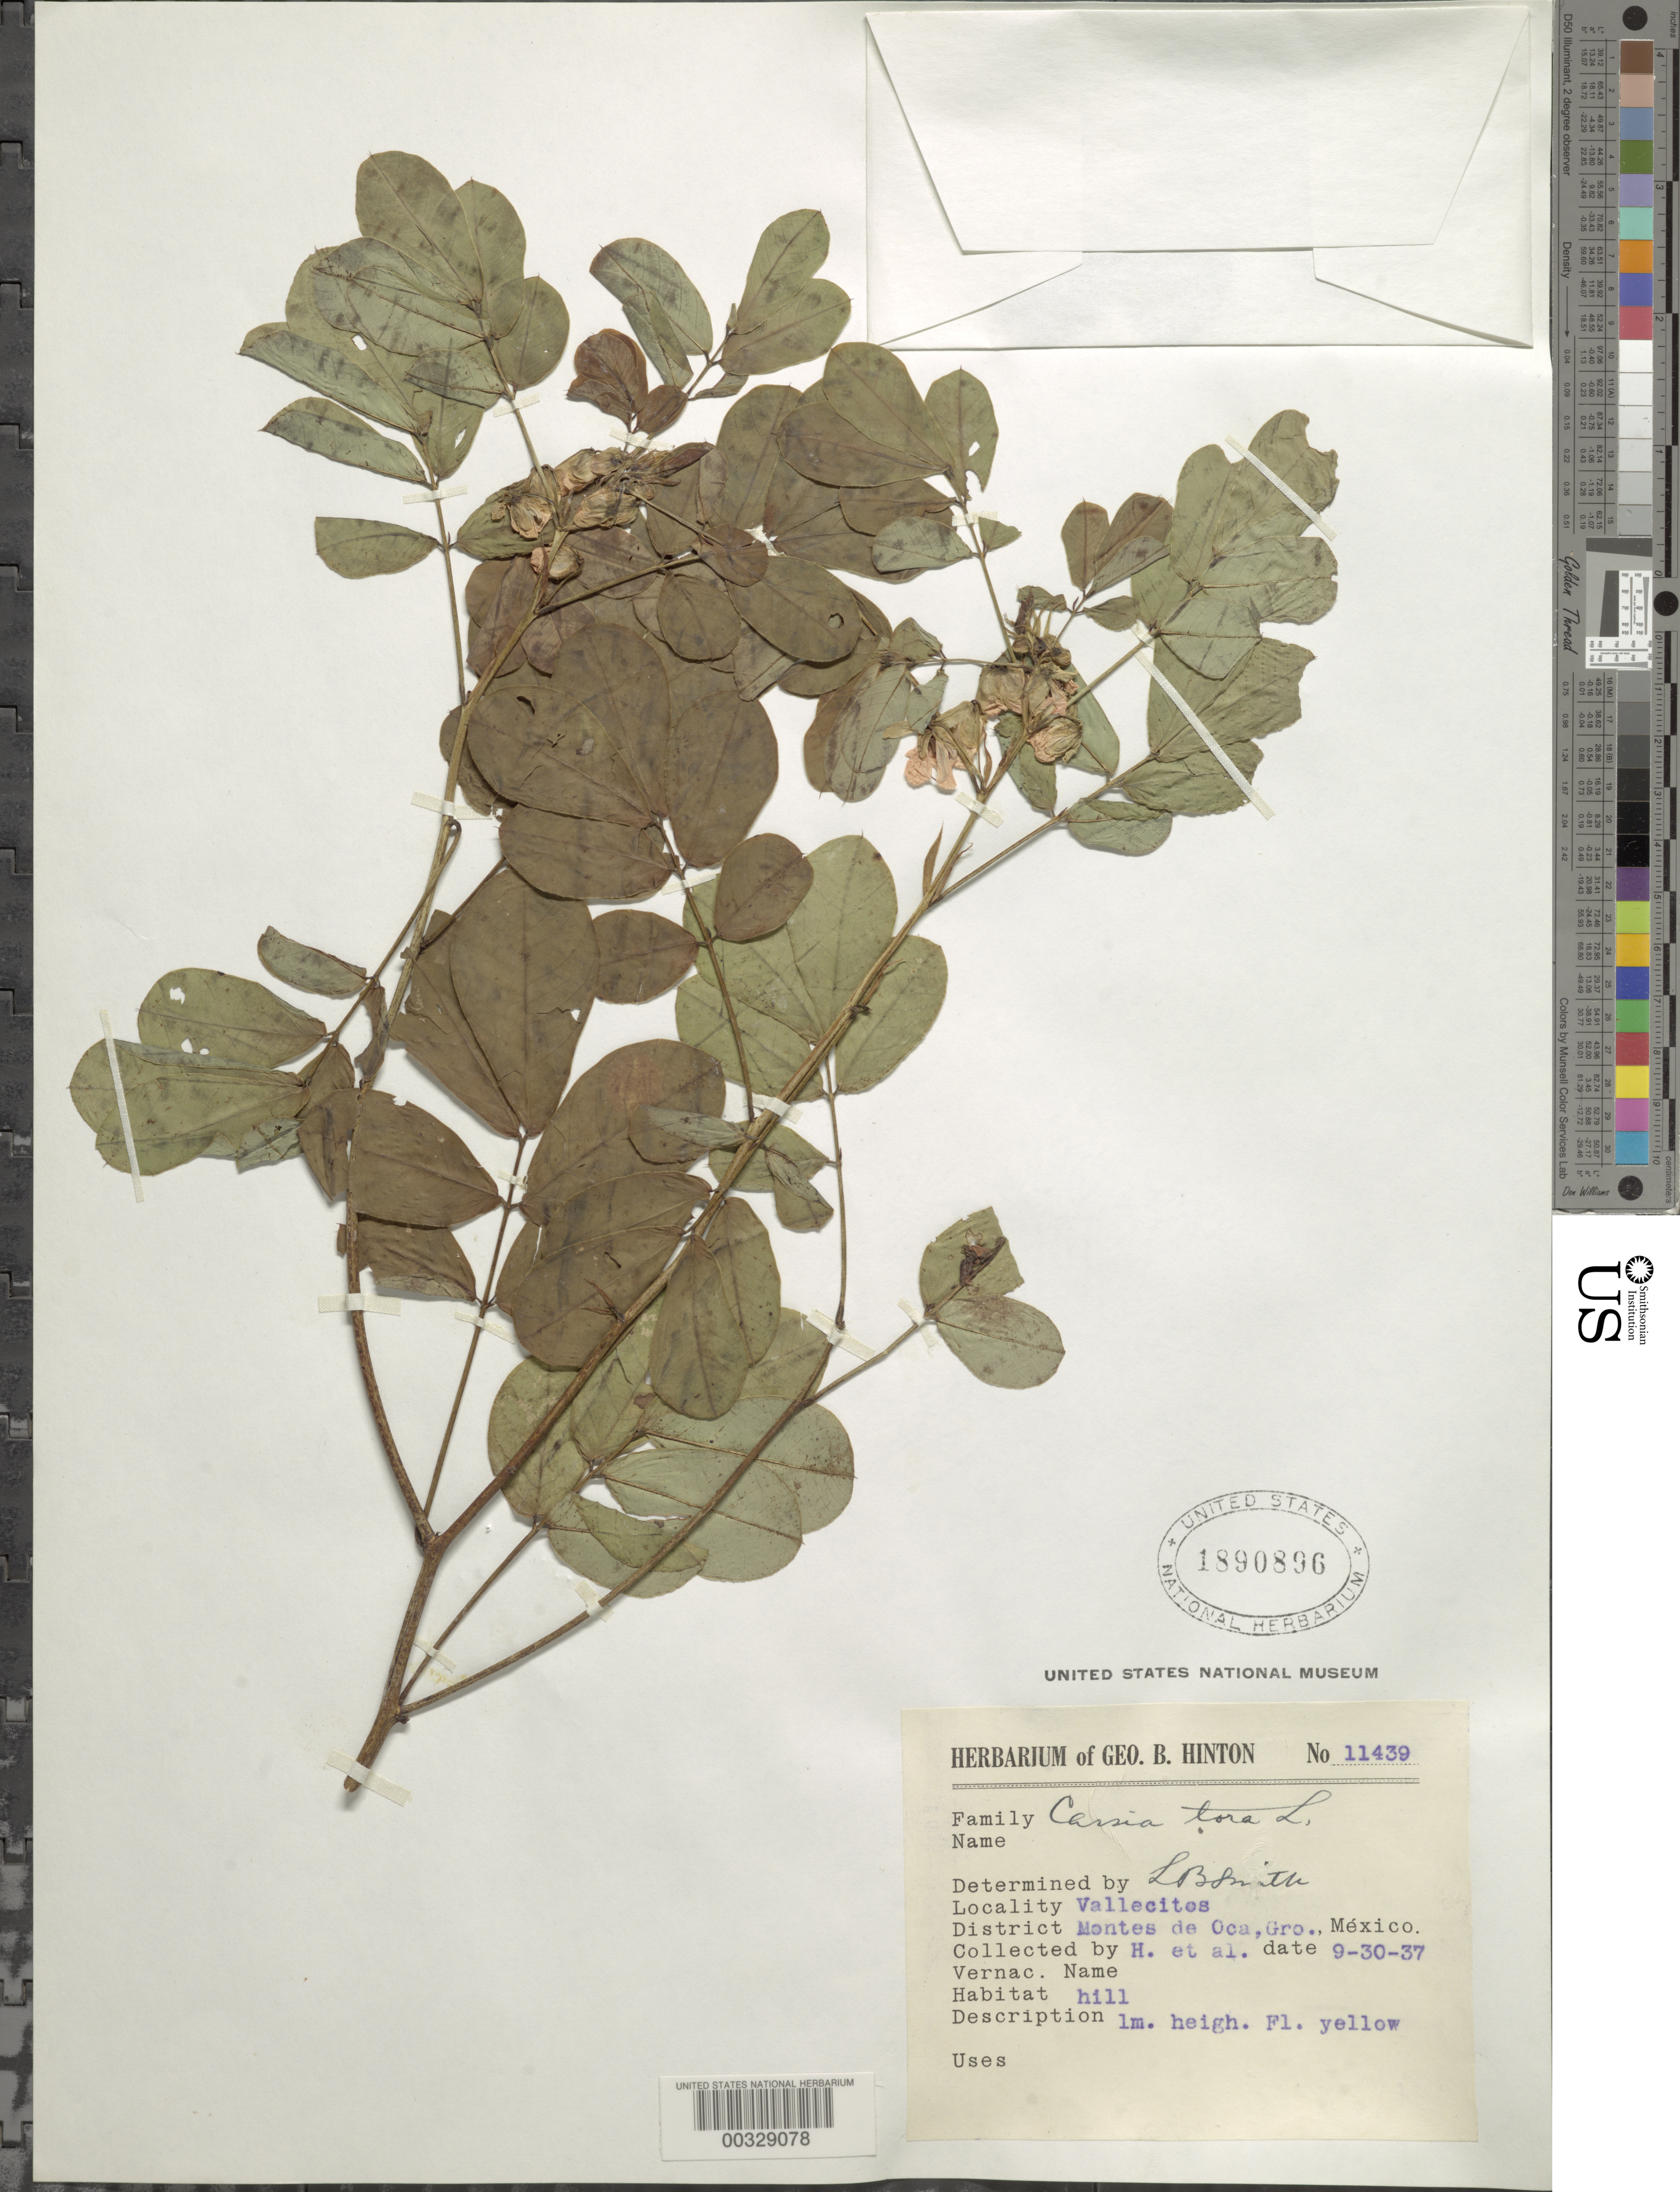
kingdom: Plantae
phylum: Tracheophyta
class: Magnoliopsida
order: Fabales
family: Fabaceae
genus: Senna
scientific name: Senna obtusifolia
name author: (L.) H.S. Irwin & Barneby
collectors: G. B. Hinton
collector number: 11439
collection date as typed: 30 Sep 1937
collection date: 1937-09-30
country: Mexico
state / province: Guerrero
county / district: Unión De Isidoro Montes De Oca, La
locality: Montes de Oca mun. (?), Vallecitos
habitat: Hill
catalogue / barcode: US 1890896